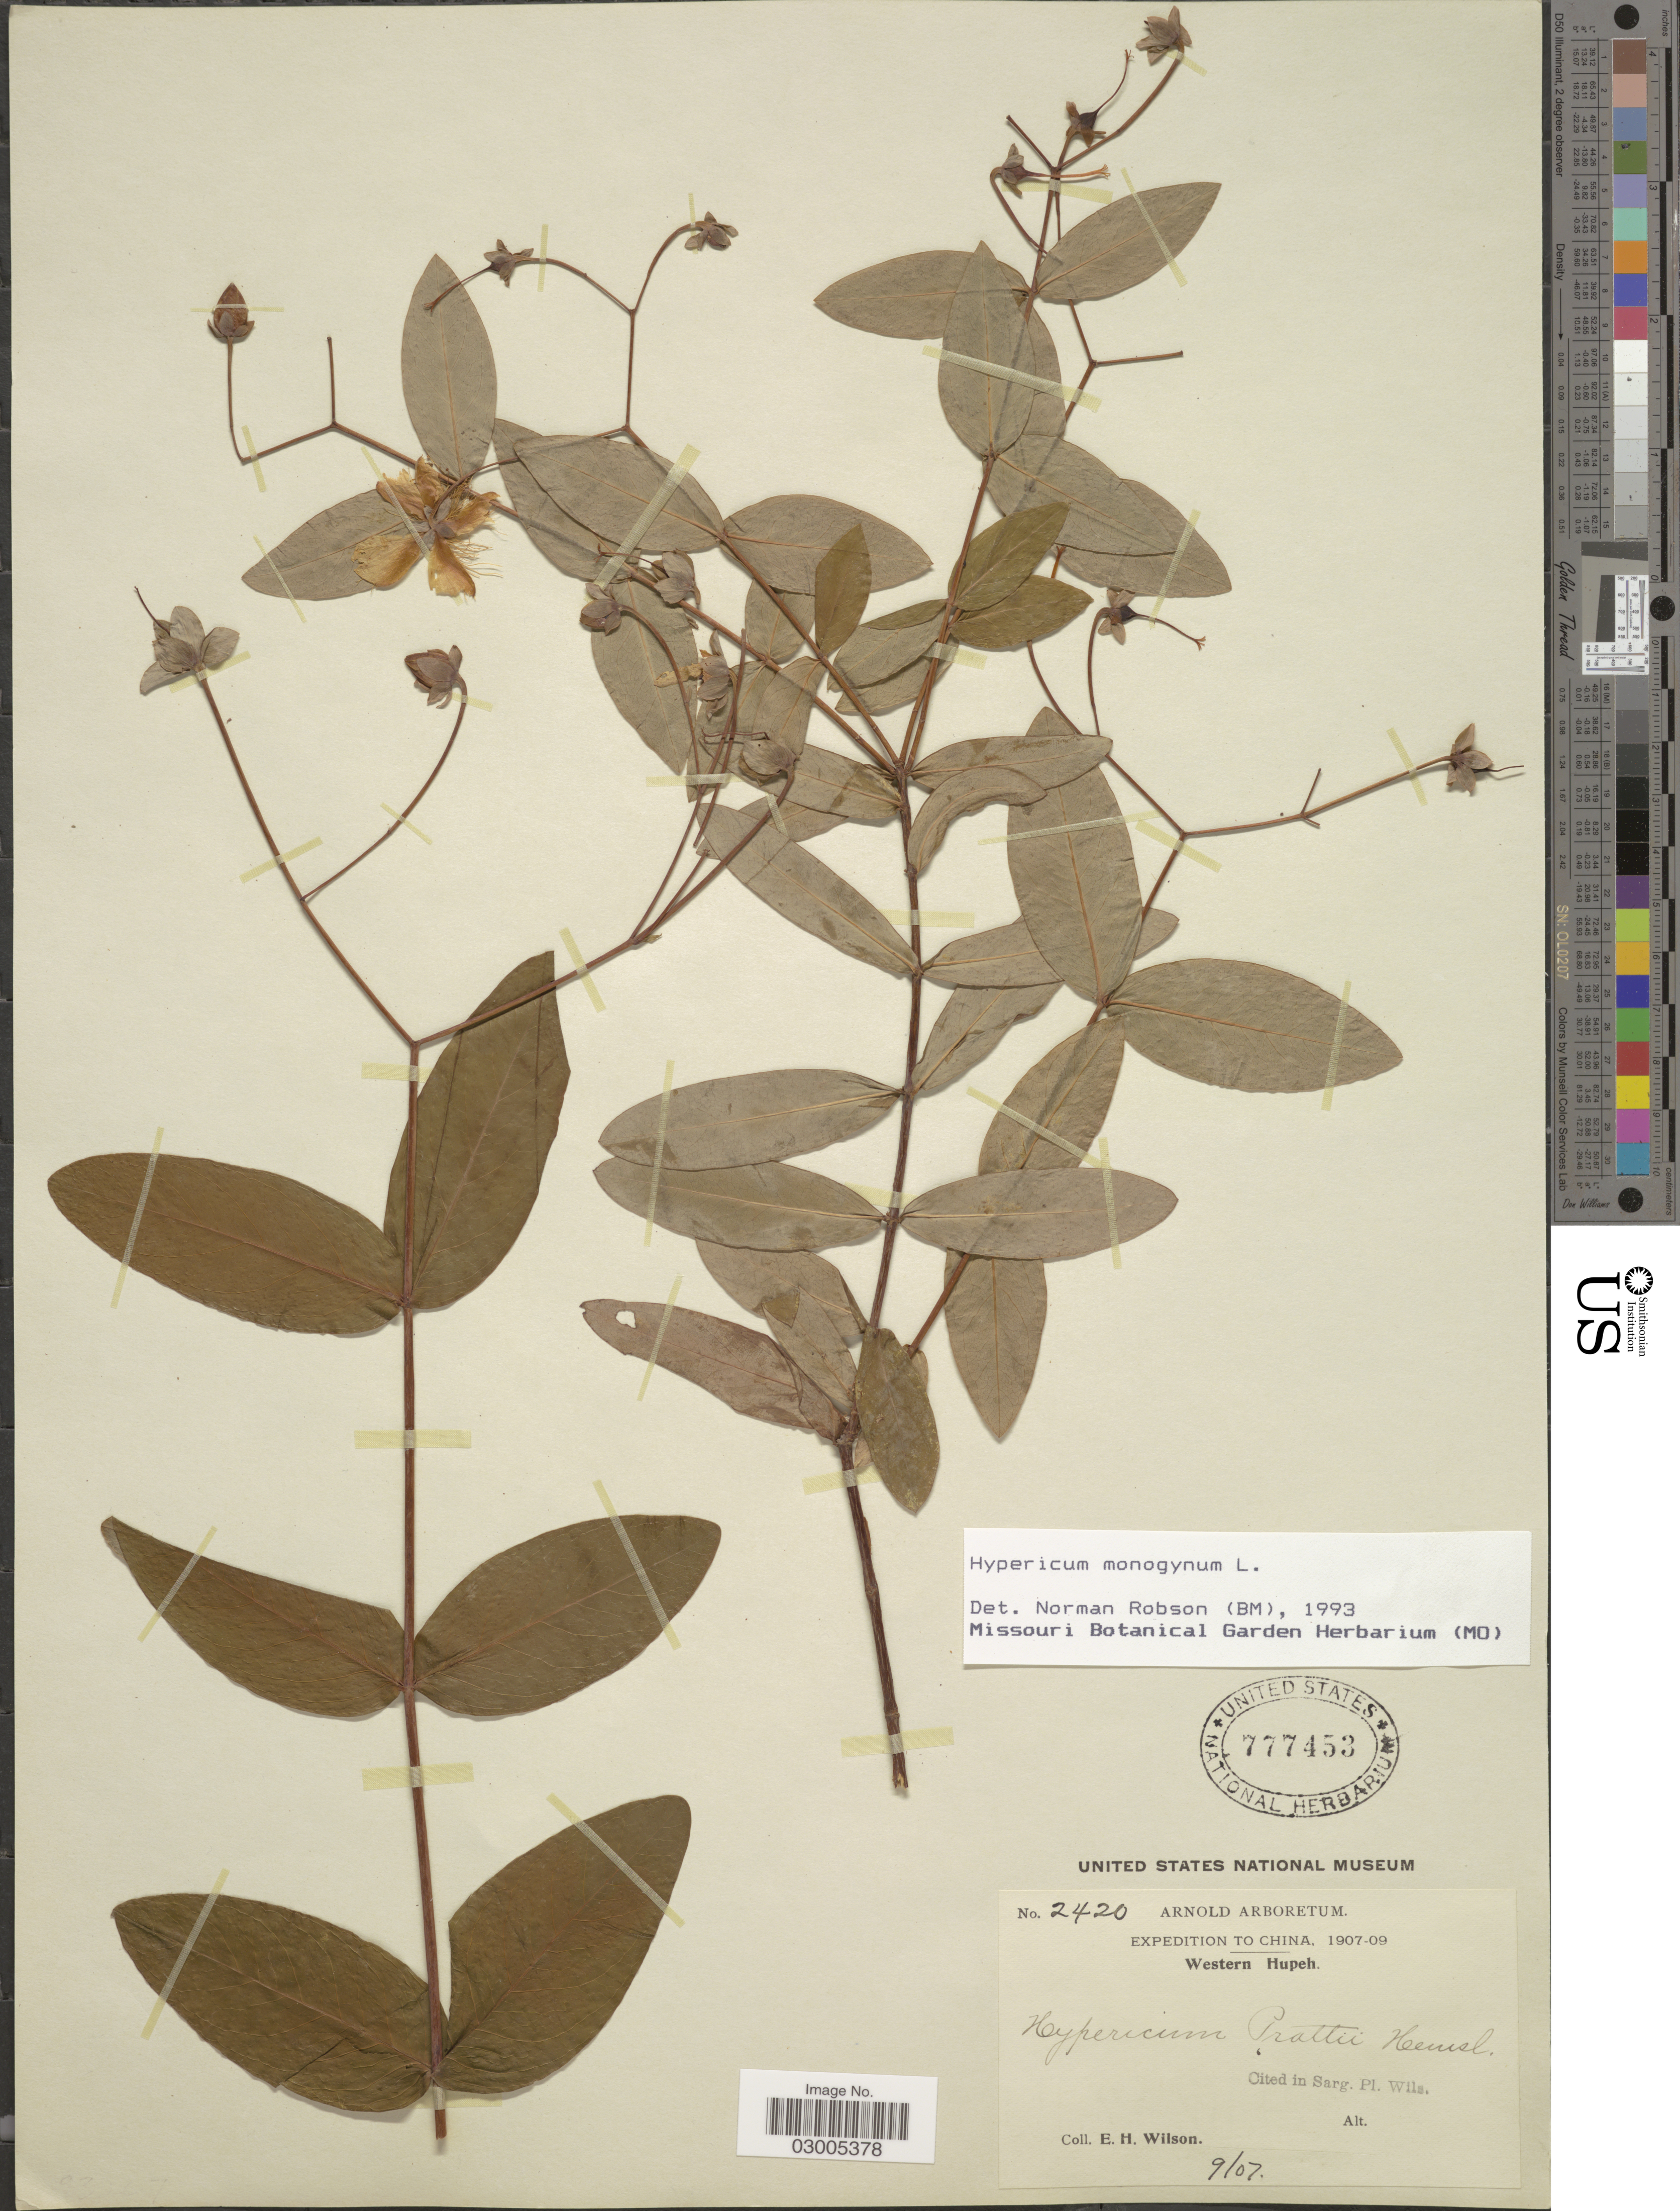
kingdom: Plantae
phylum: Tracheophyta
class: Magnoliopsida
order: Malpighiales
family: Hypericaceae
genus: Hypericum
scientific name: Hypericum monogynum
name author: L.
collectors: E. Wilson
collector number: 2420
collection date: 1907-09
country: China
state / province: Hubei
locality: Western Hupeh.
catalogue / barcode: US 777453